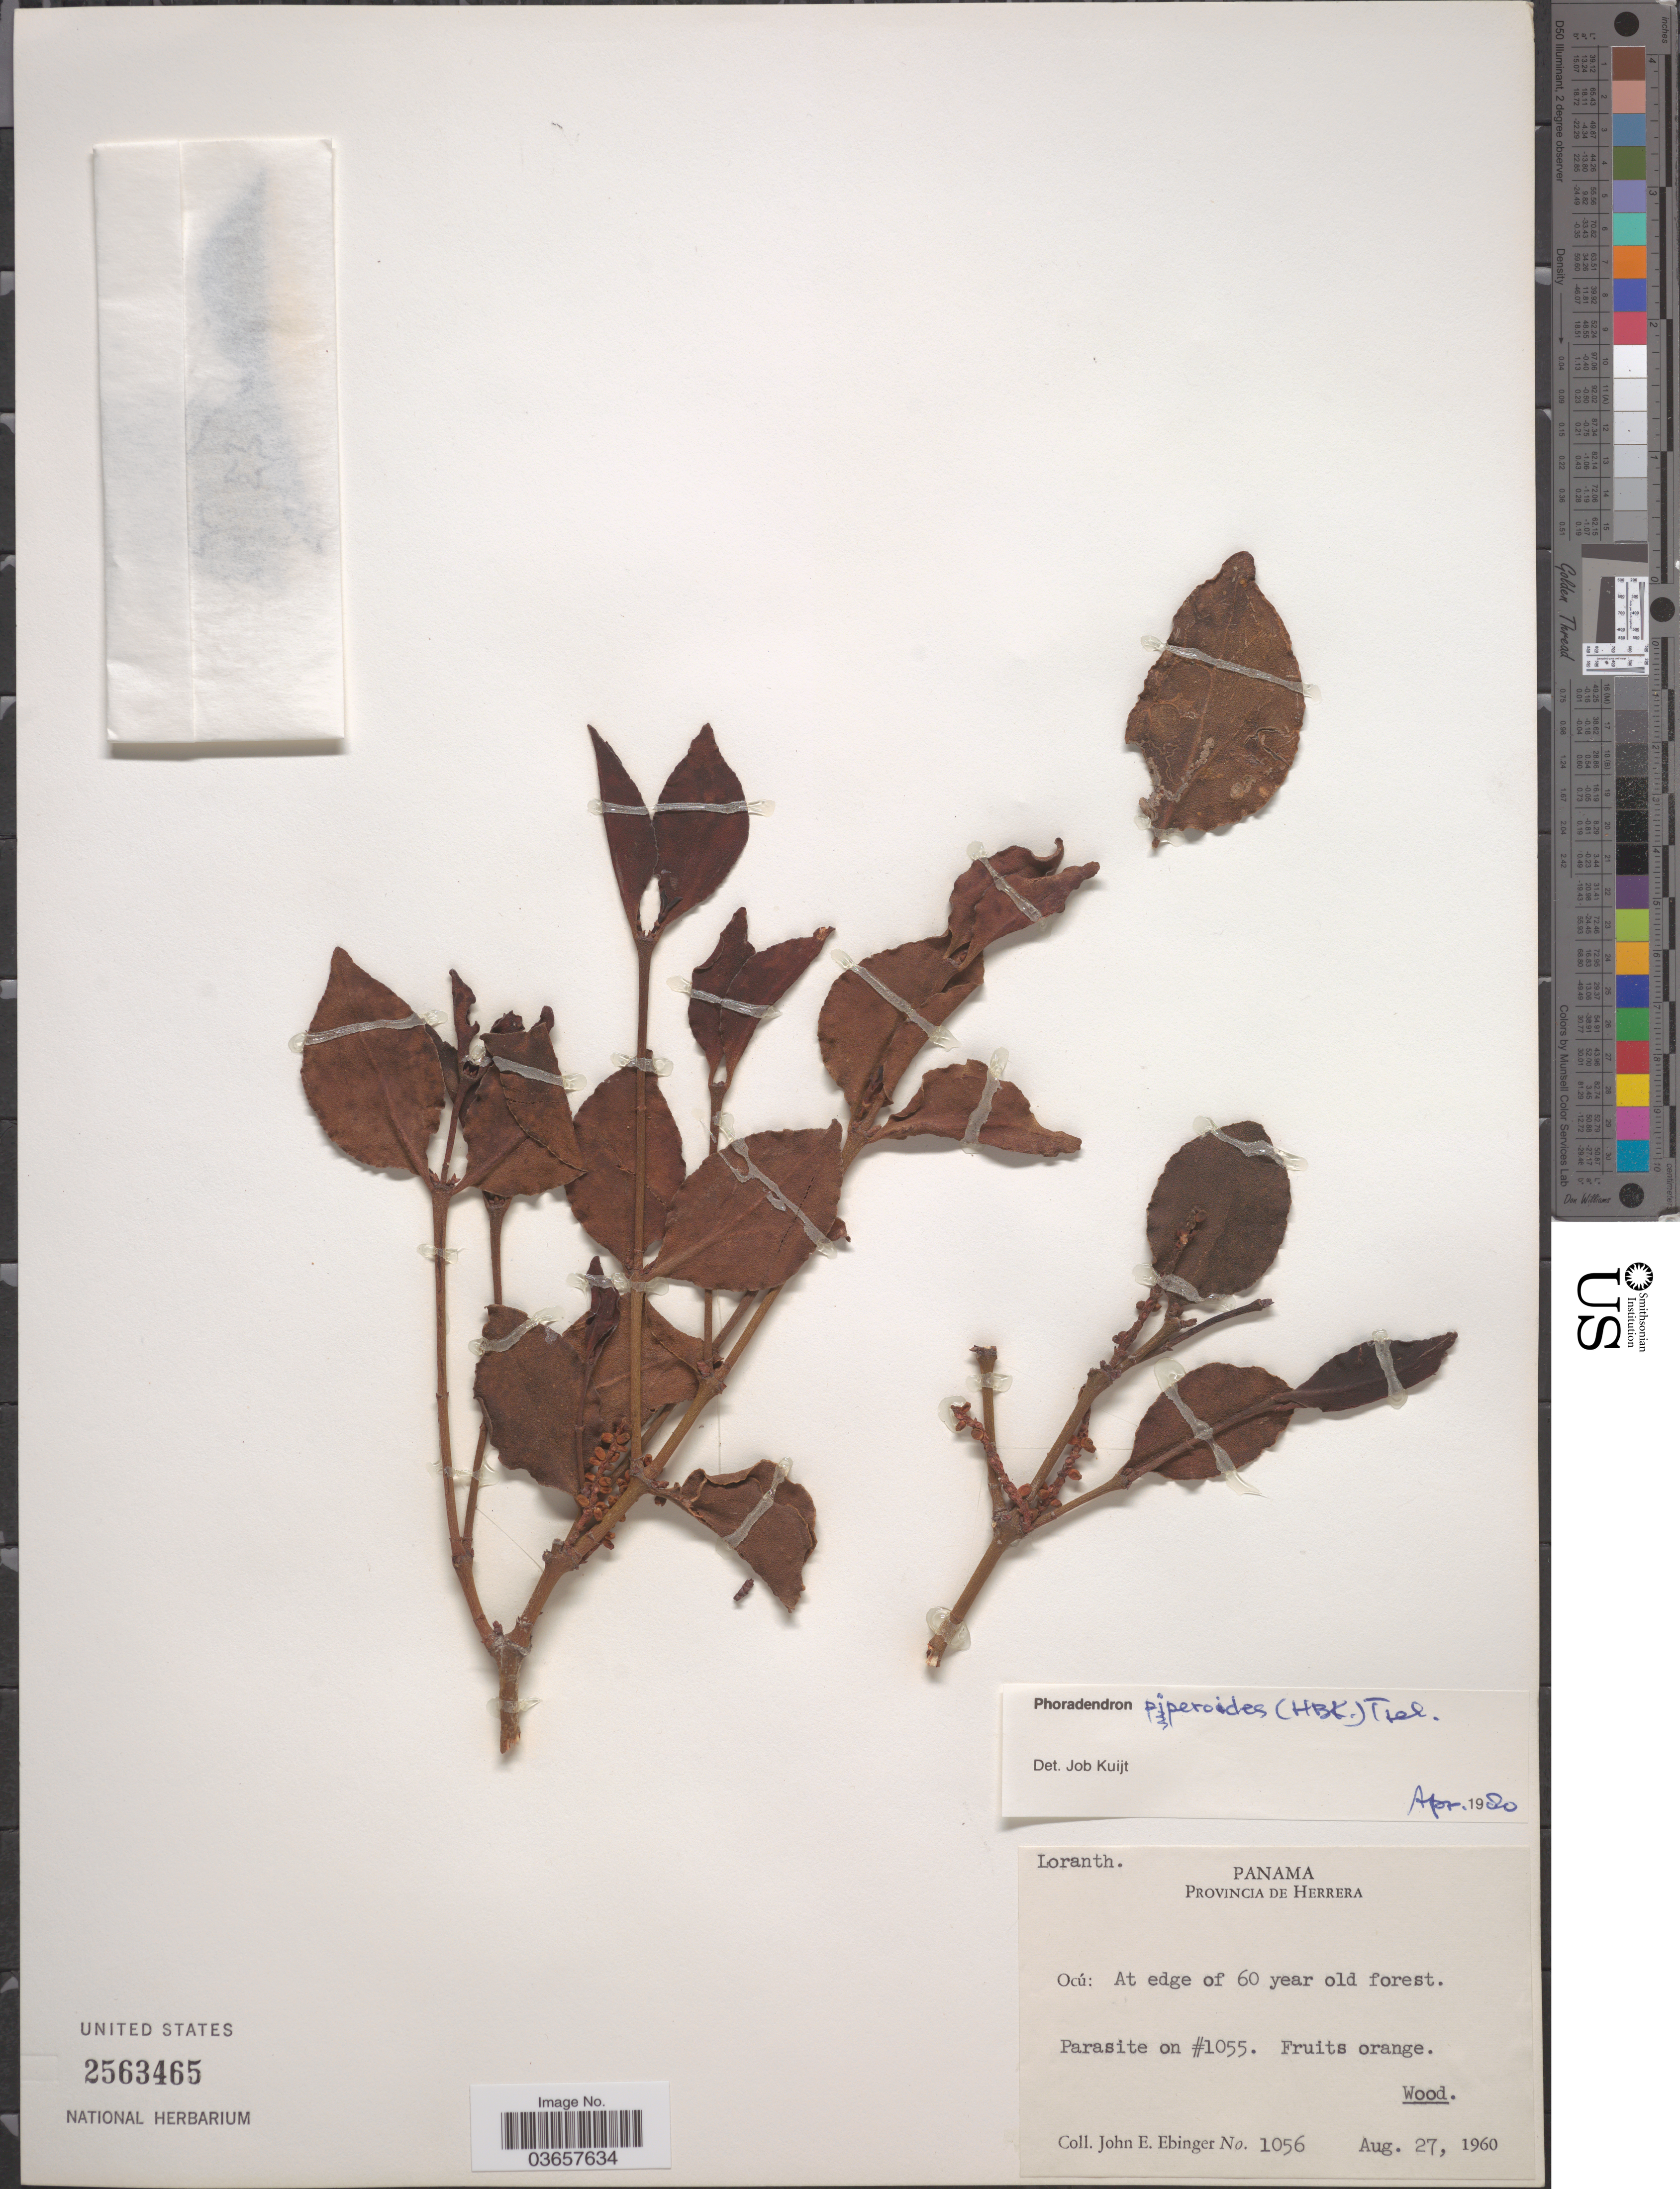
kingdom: Plantae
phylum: Tracheophyta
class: Magnoliopsida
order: Santalales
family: Viscaceae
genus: Phoradendron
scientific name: Phoradendron piperoides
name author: (Kunth) Trel.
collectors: J. Ebinger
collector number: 1056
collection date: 1960-08-27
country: Panama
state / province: Herrera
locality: Ocú: At edge of 60 years old forest.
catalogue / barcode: US 2563465